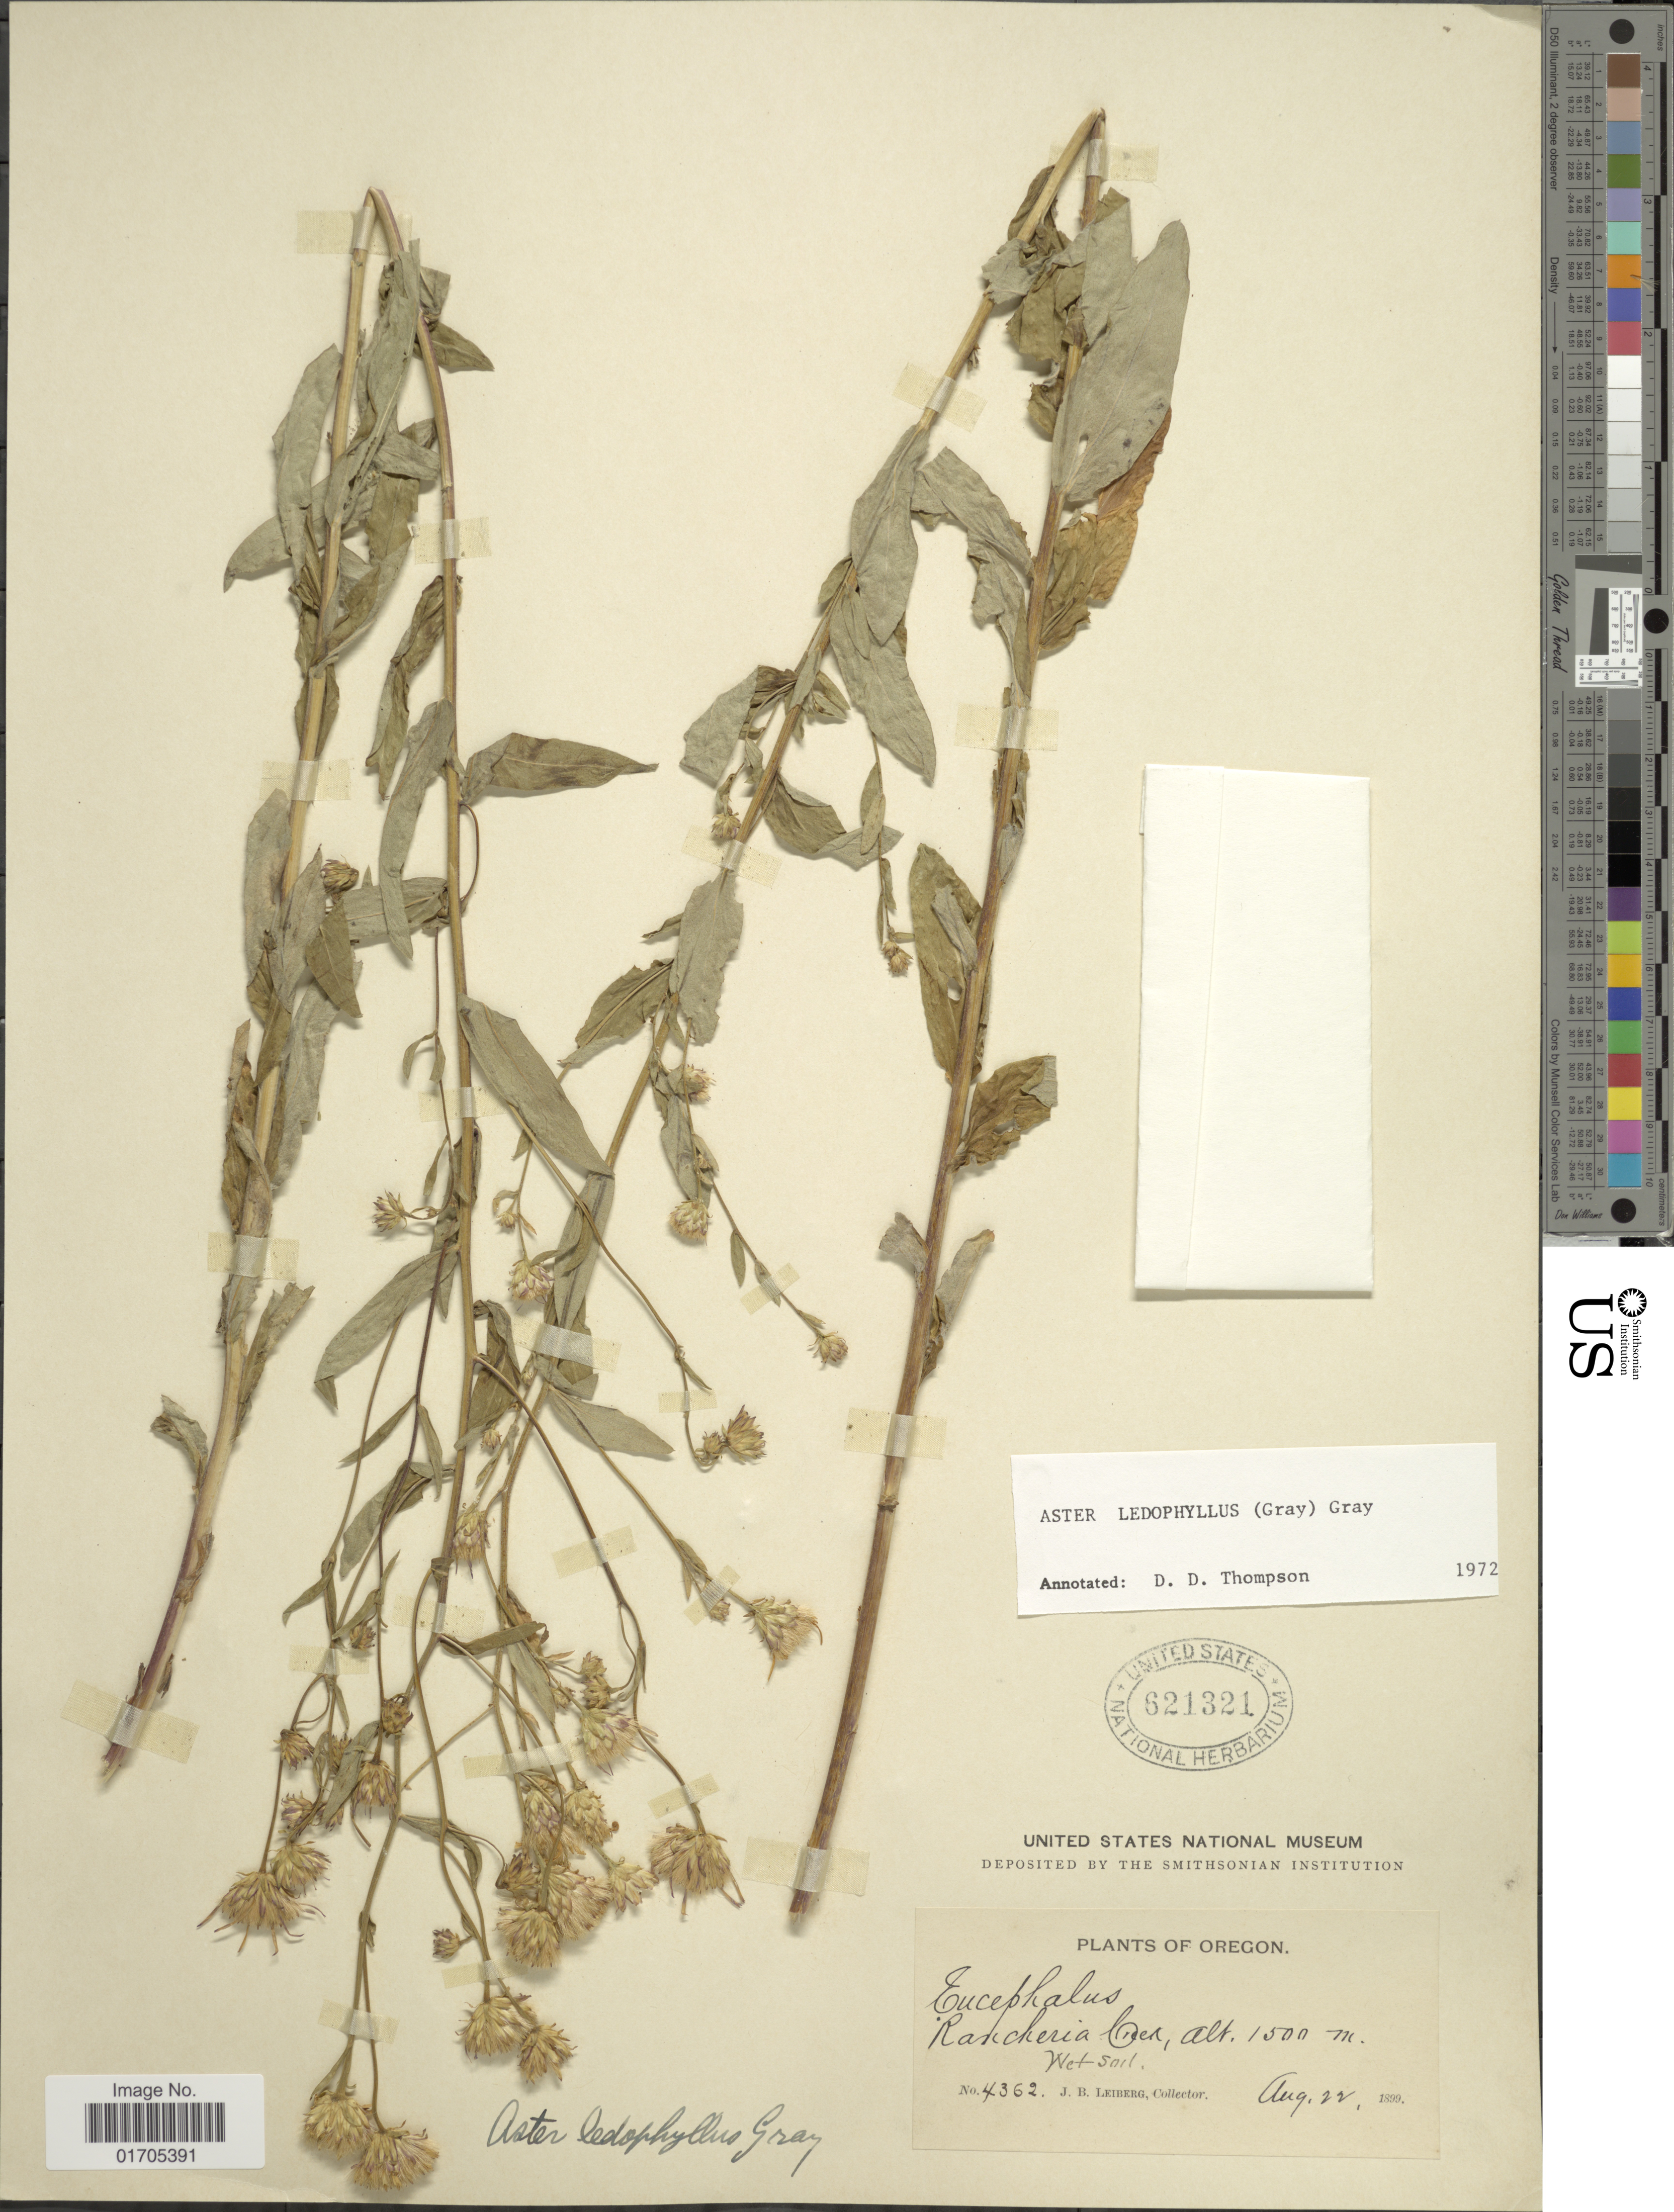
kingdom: Plantae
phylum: Tracheophyta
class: Magnoliopsida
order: Asterales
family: Asteraceae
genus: Eucephalus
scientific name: Eucephalus ledophyllus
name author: (A. Gray) Greene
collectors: J. B. Leiberg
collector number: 4362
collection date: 1899-08-22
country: United States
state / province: Oregon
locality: Oregon. Rancheria Creek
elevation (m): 1500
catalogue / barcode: US 621321